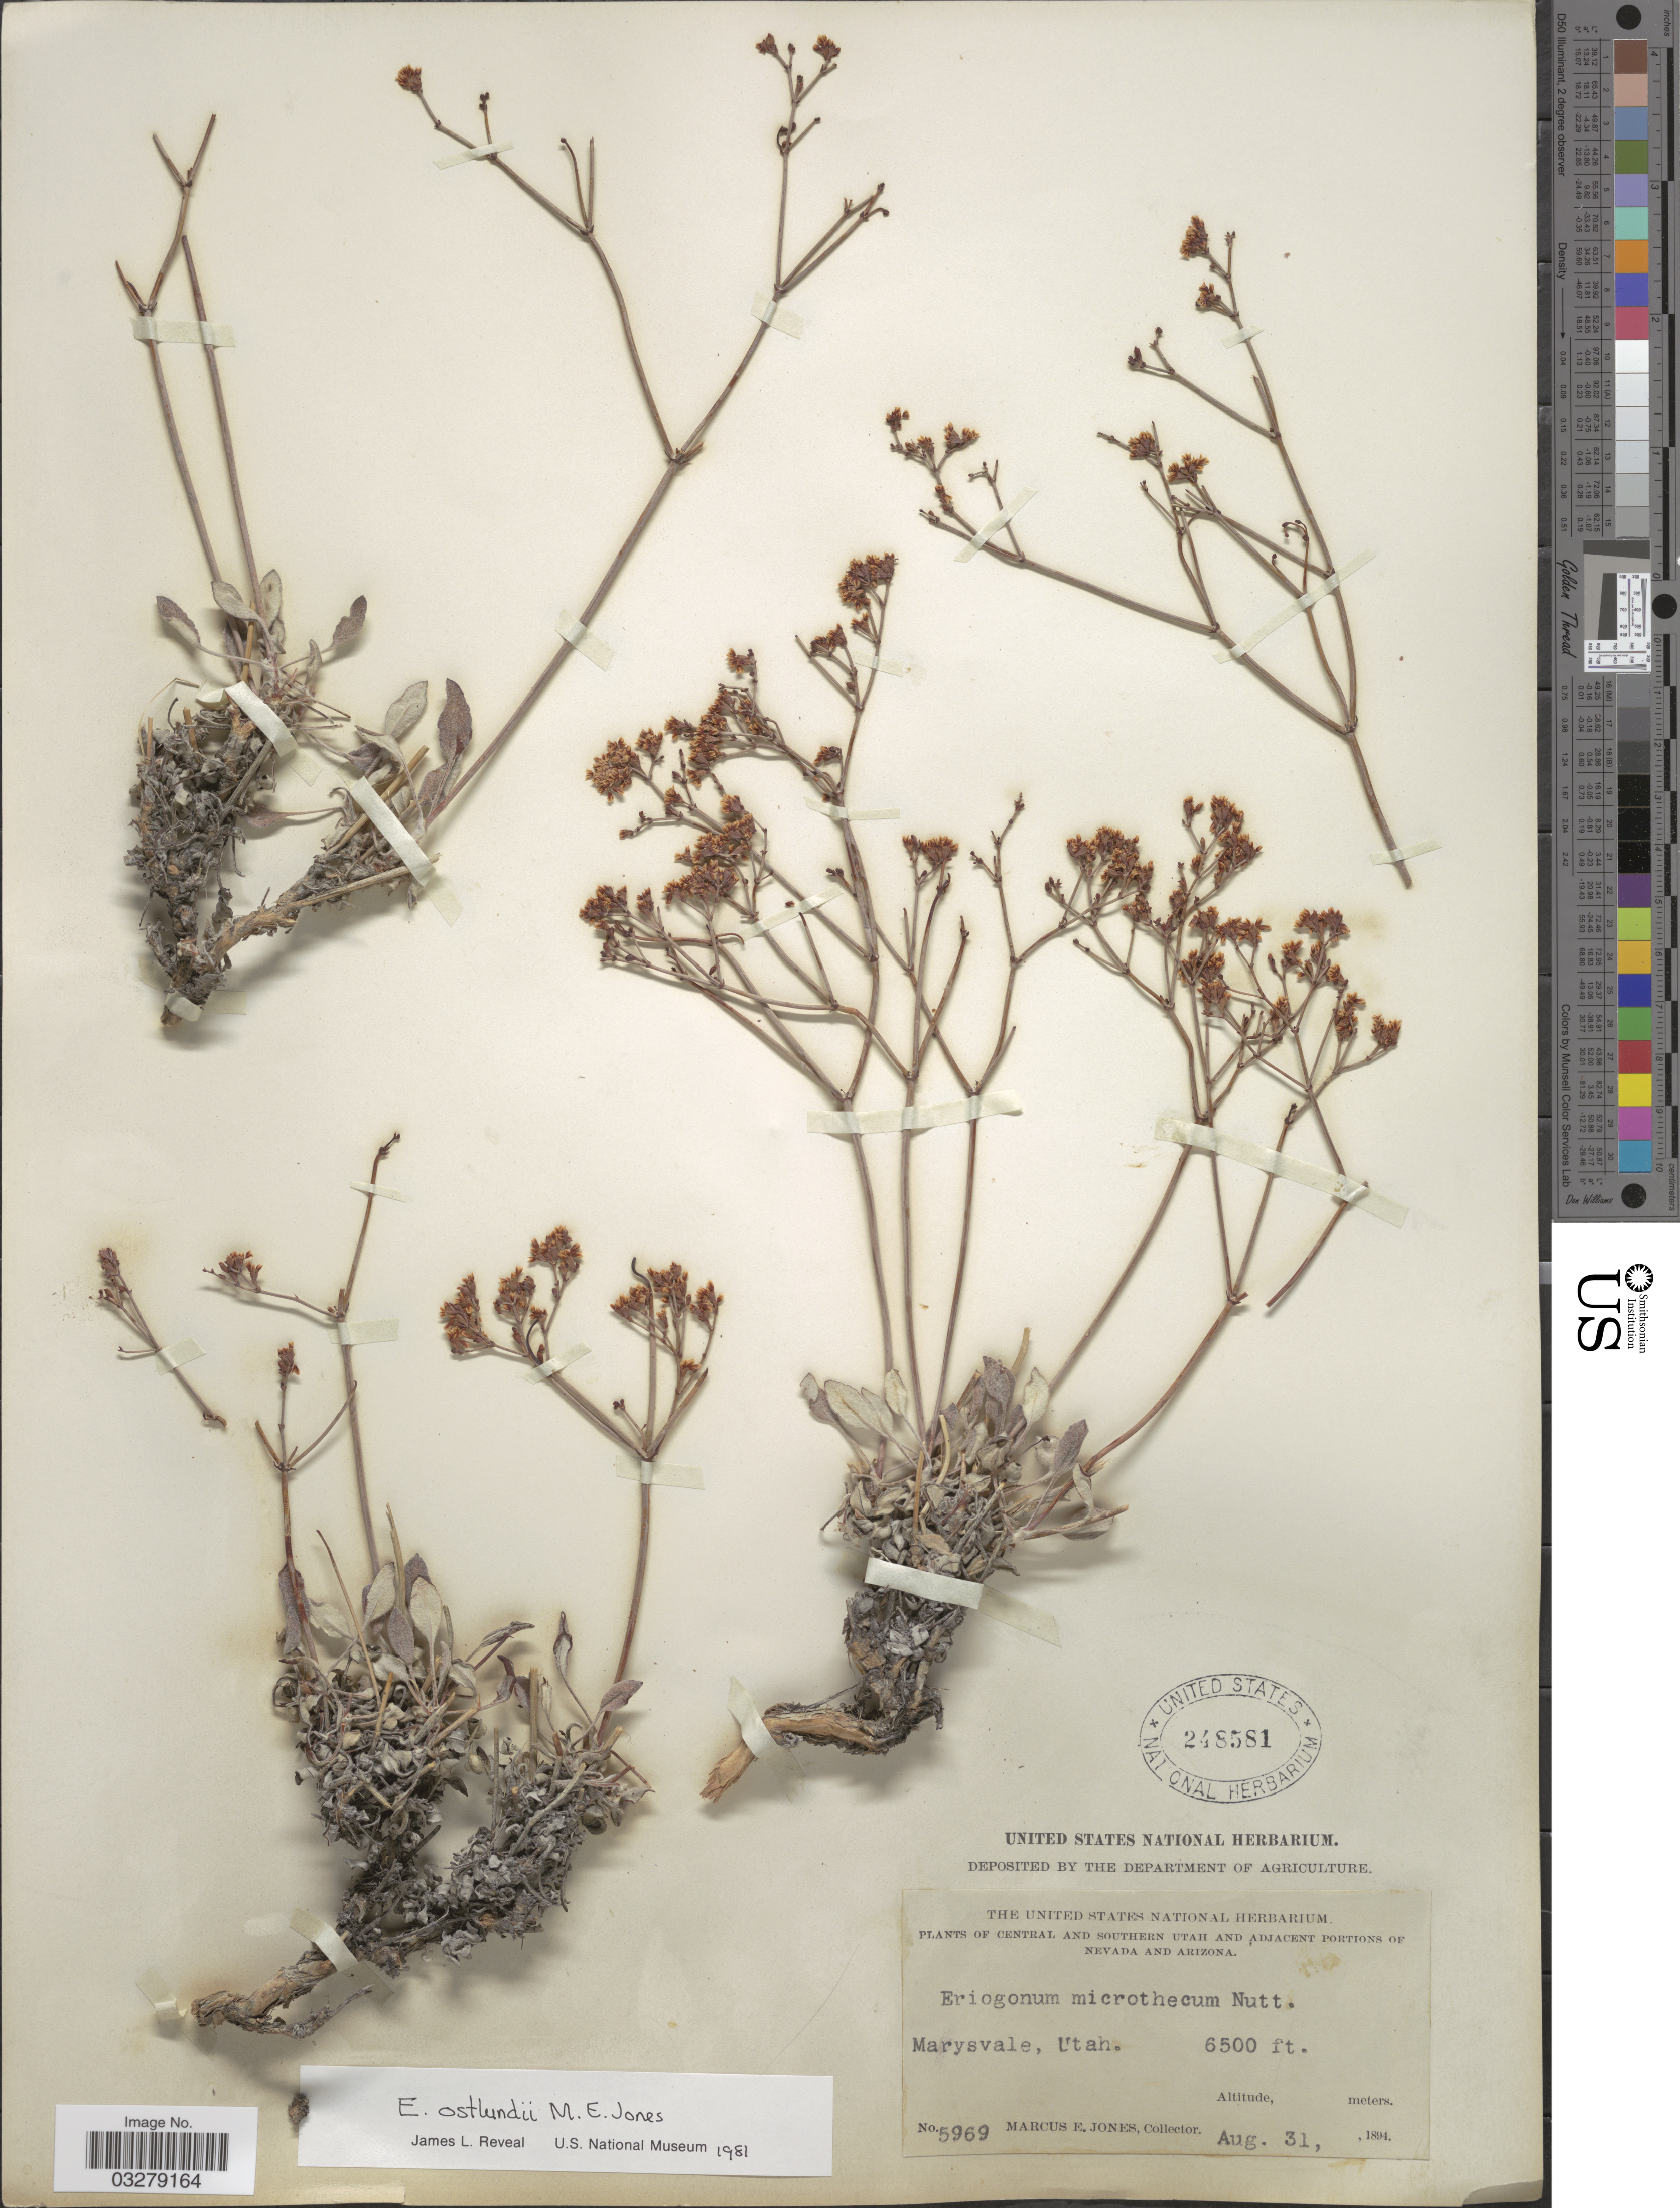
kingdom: Plantae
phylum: Tracheophyta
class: Magnoliopsida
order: Caryophyllales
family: Polygonaceae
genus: Eriogonum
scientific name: Eriogonum ostlundii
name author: M.E. Jones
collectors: M. E. Jones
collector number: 5969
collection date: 1894-08-31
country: United States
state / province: Utah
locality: Central and Southern Utah. Marysvale.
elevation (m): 1981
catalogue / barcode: US 248581